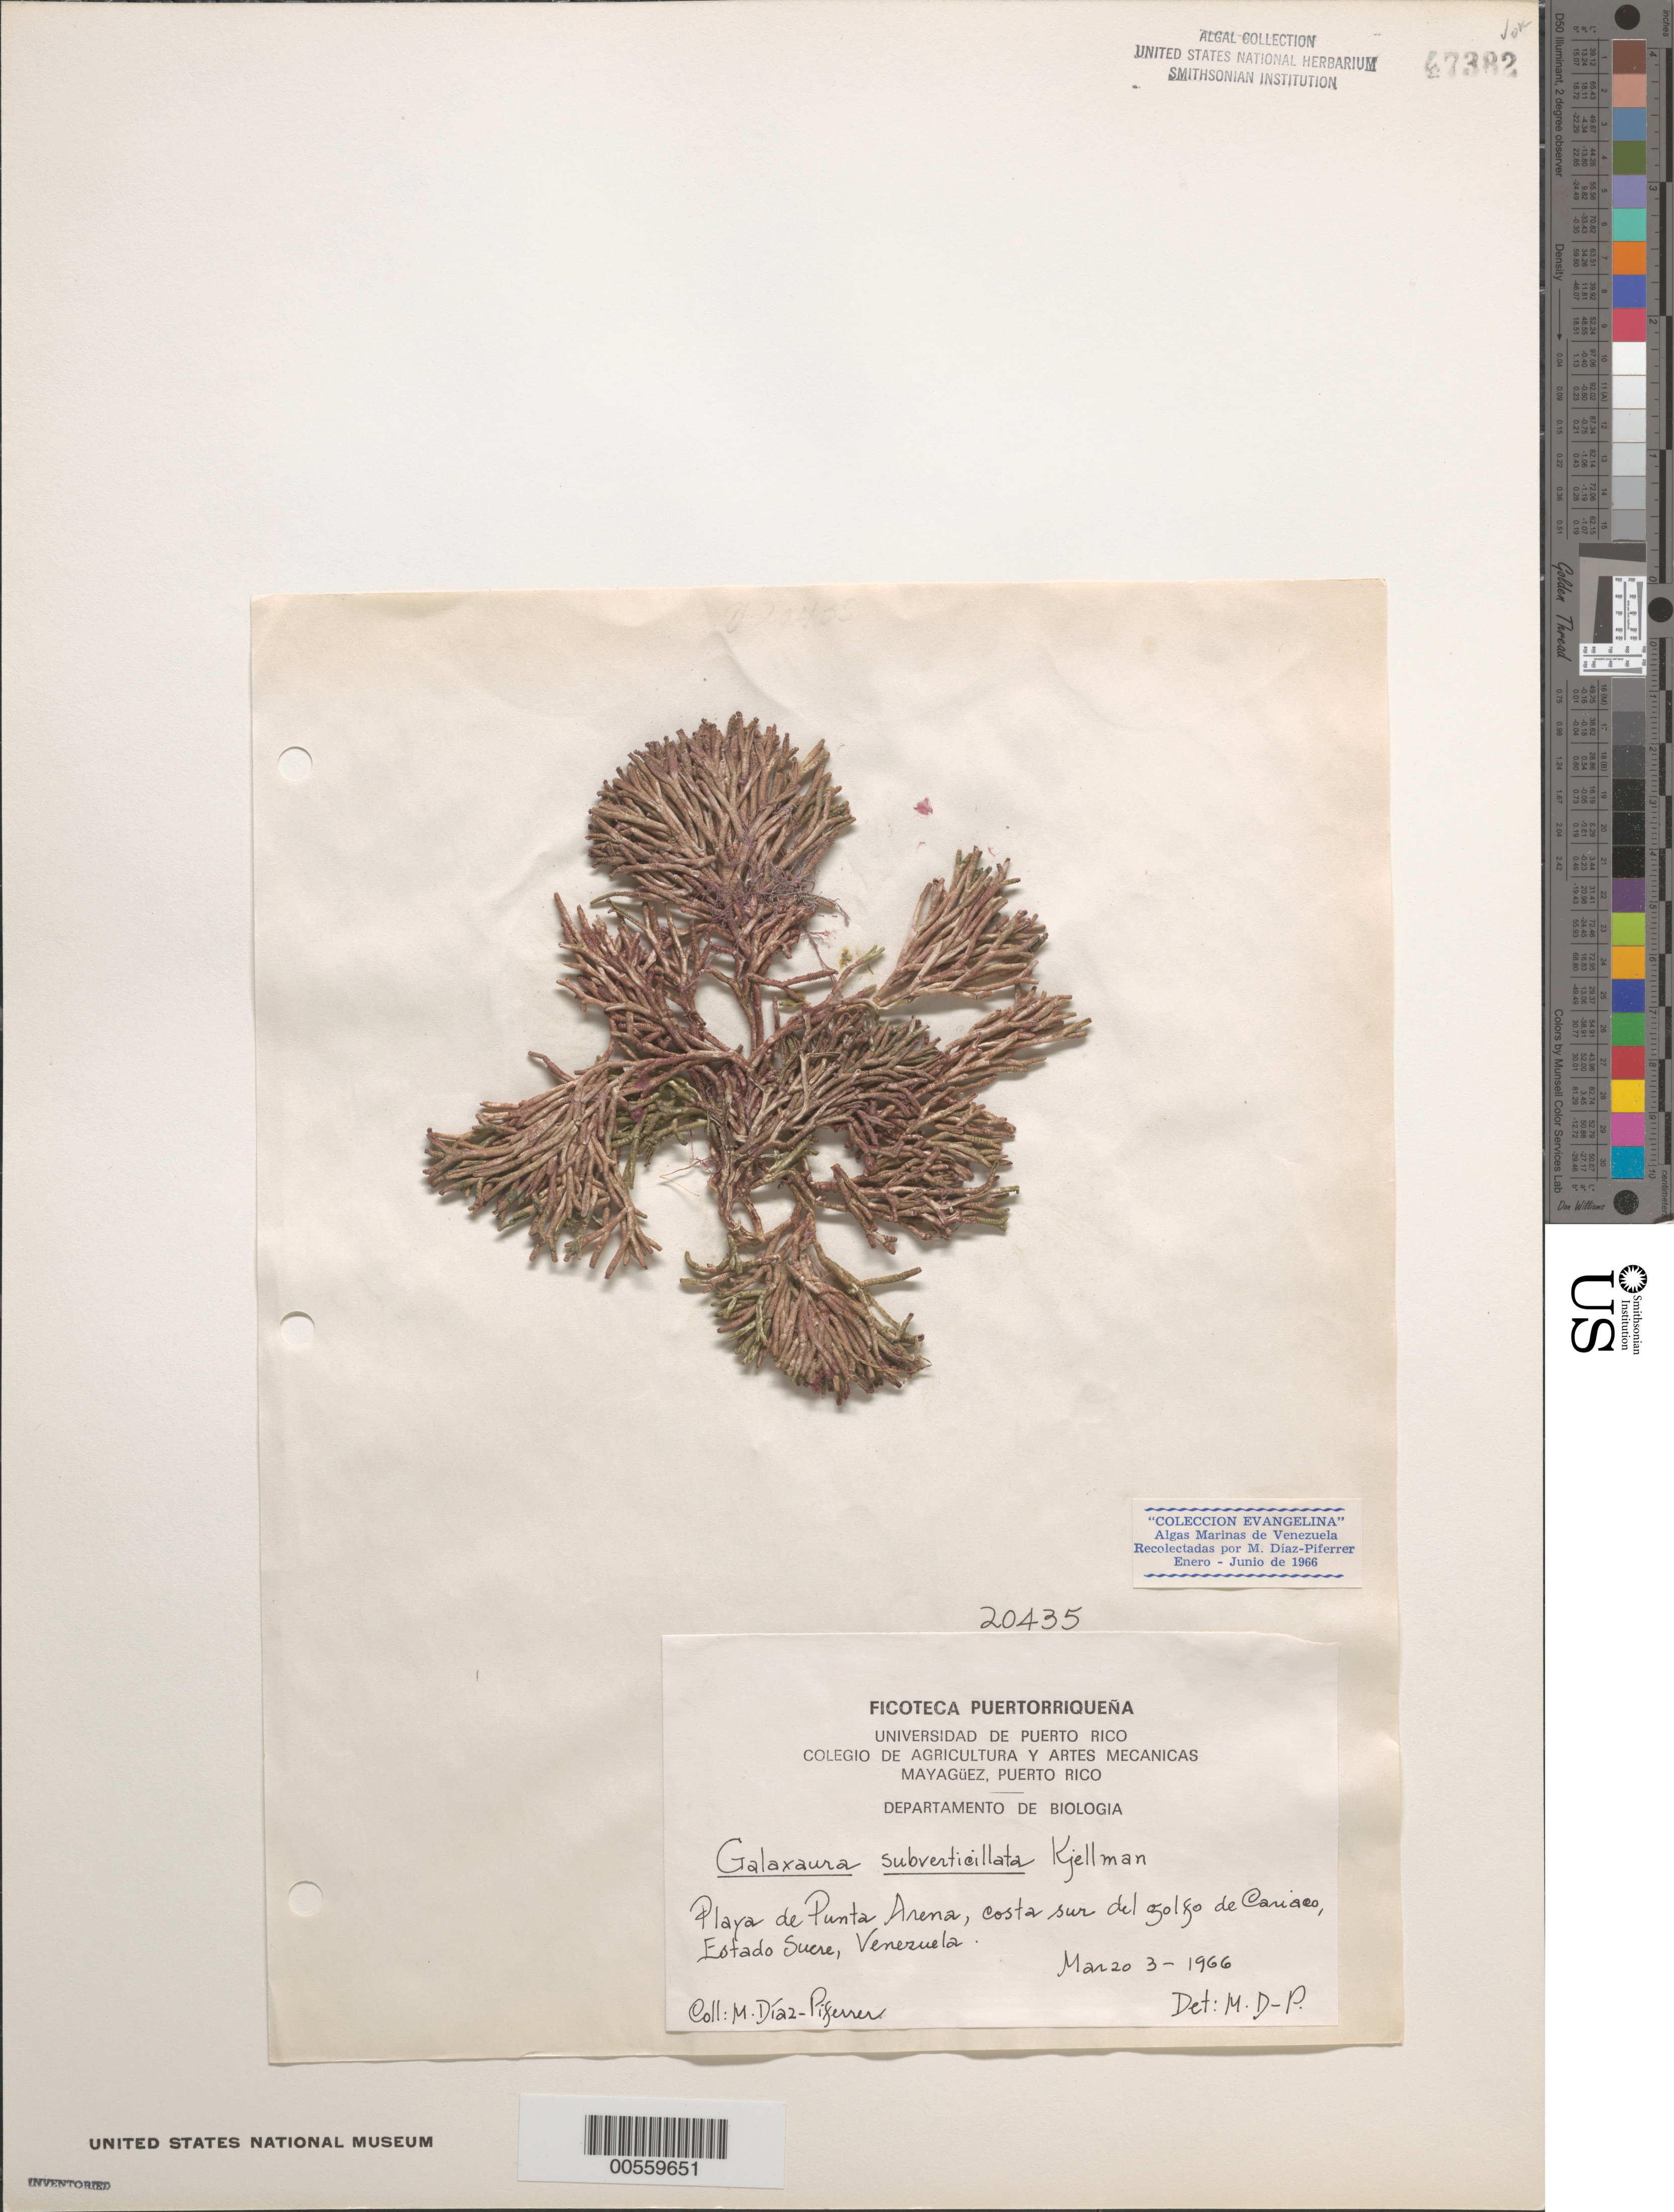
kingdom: Plantae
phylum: Rhodophyta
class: Florideophyceae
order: Nemaliales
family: Galaxauraceae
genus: Galaxaura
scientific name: Galaxaura rugosa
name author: (Ellis & Sol.) J.V.Lamouroux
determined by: Algae name updating Project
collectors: M. Diaz-Piferrer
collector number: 20435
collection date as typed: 03 Mar 1966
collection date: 1966-03-03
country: Venezuela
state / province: Sucre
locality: Punta Arena, Golfo de Cariaco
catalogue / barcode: US 47382